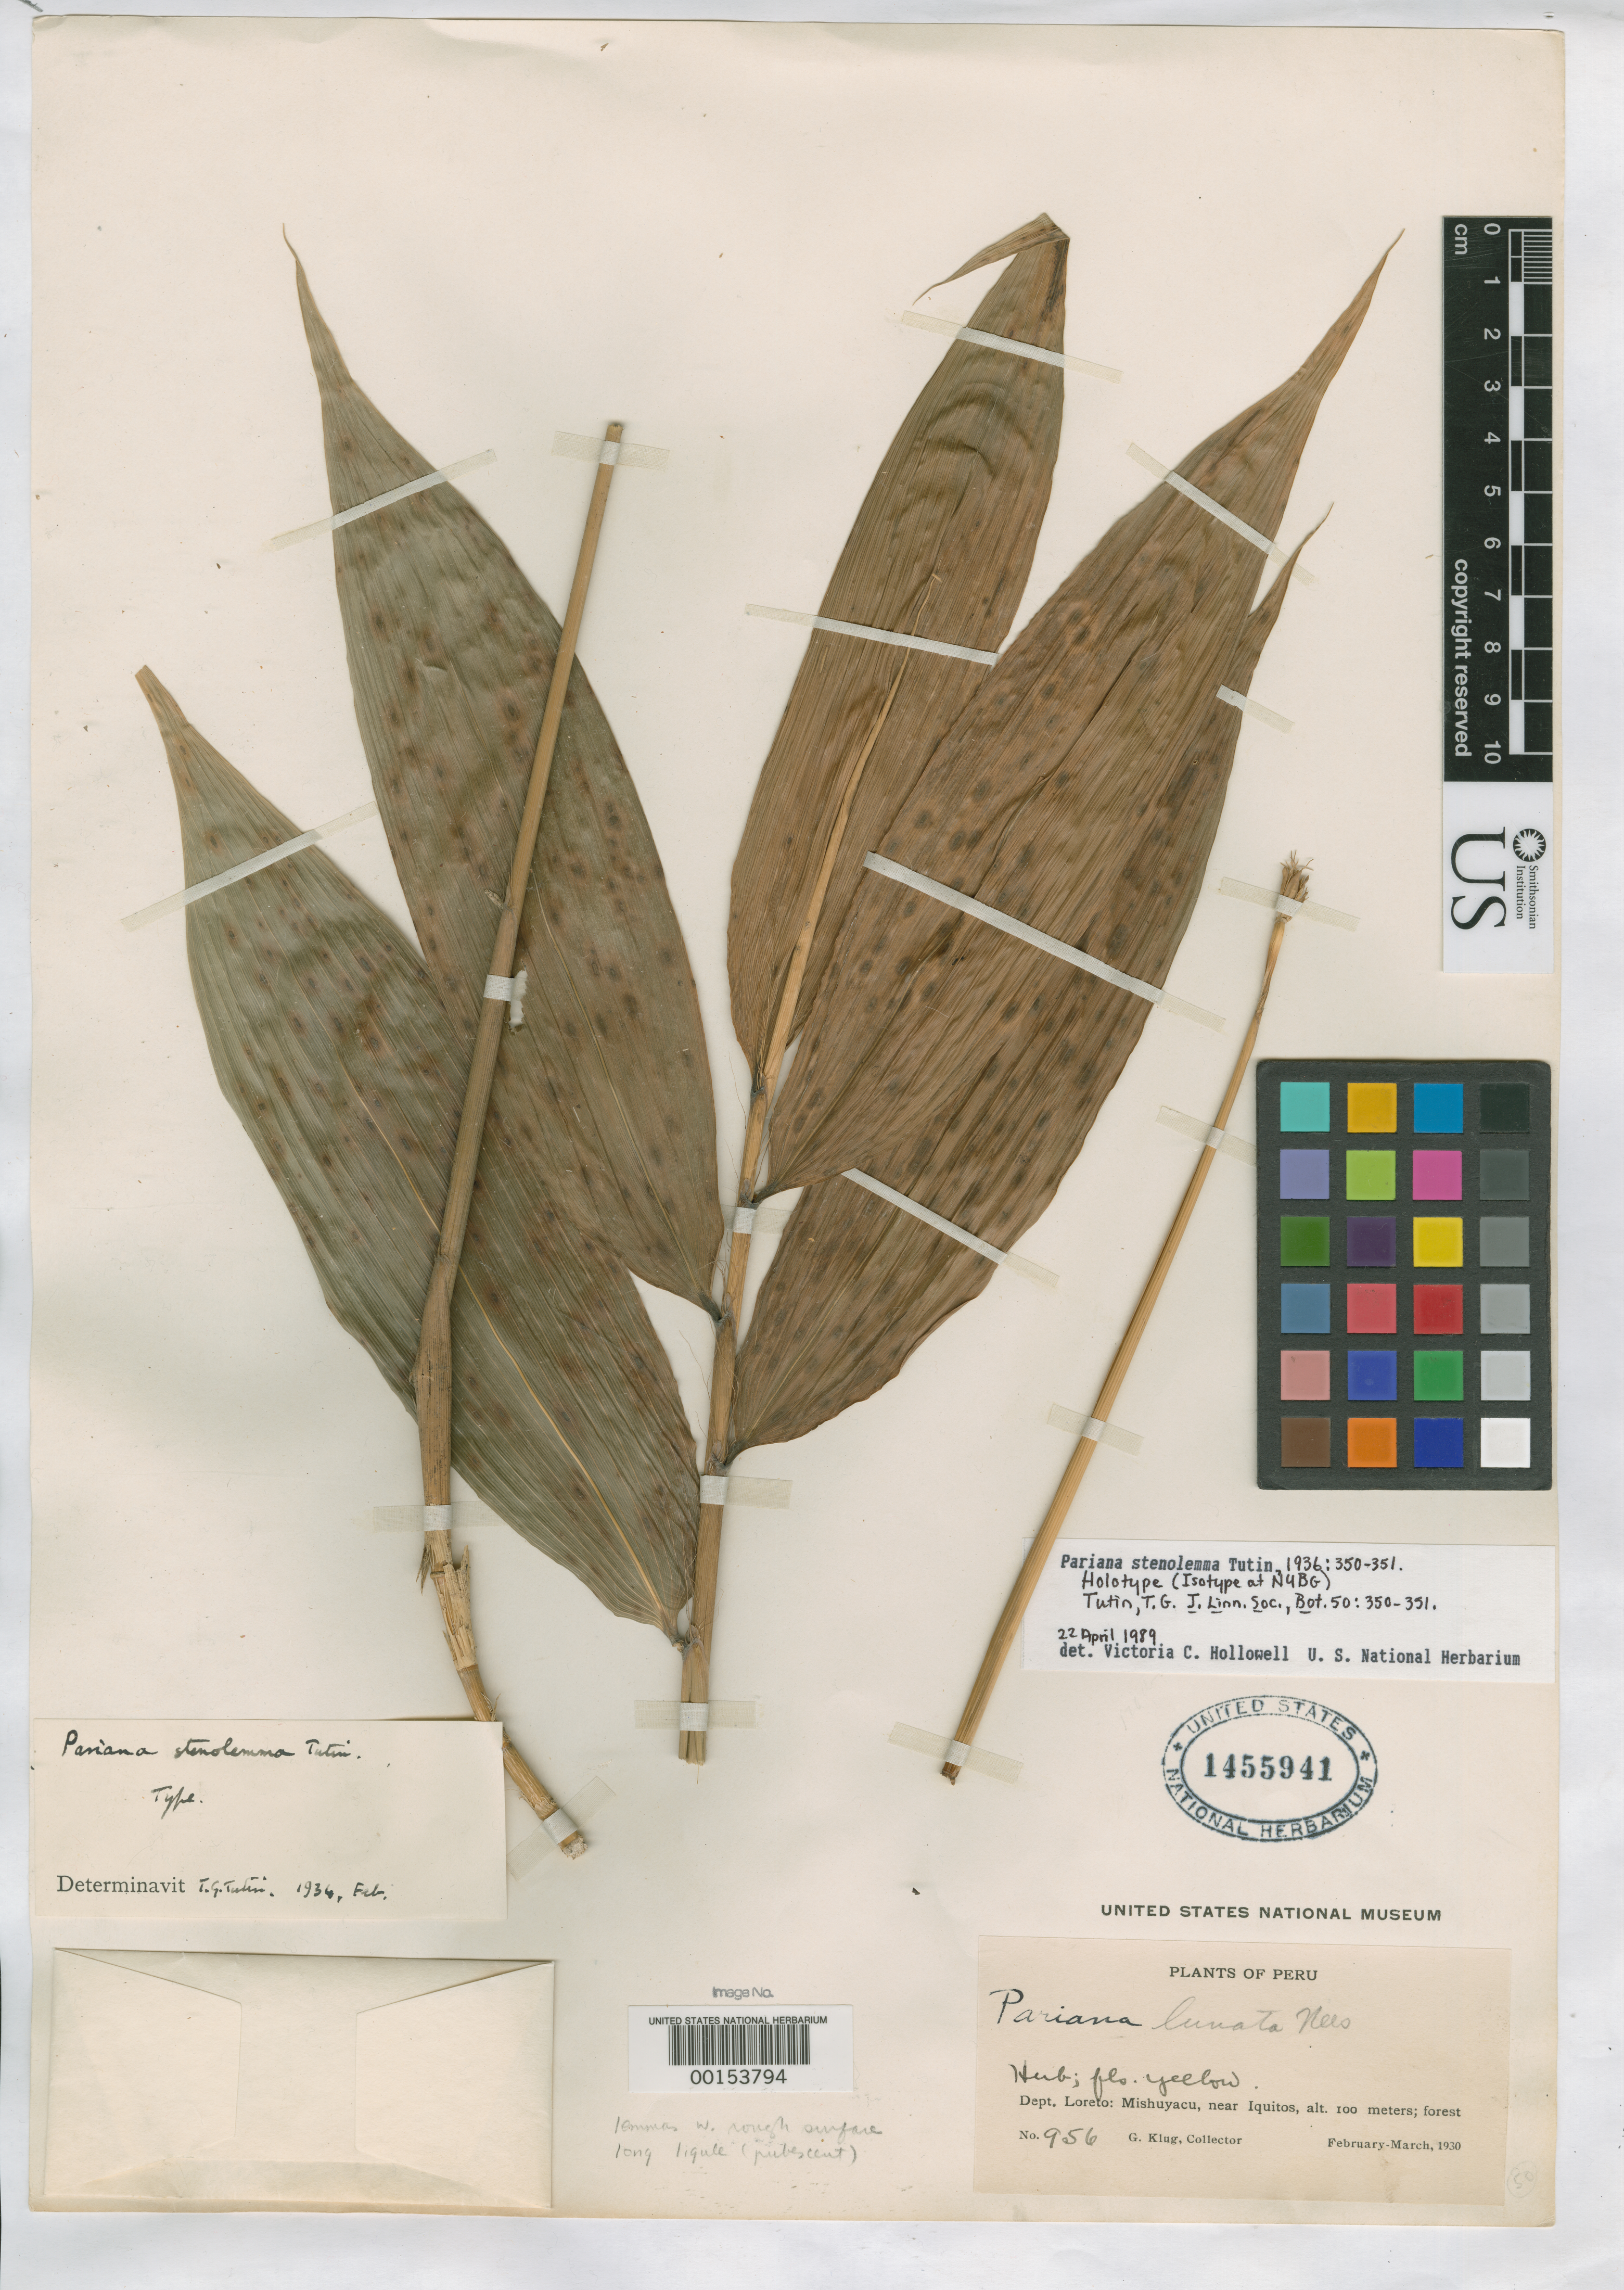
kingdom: Plantae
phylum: Tracheophyta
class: Liliopsida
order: Poales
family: Poaceae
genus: Pariana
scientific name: Pariana stenolemma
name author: Tutin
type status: Holotype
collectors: G. Klug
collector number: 956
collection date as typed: Feb 1930 to -- Mar 1930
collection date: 1930-02/1930-03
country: Peru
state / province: Loreto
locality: Mishuyacu, near Iquitos.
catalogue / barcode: US 1455941